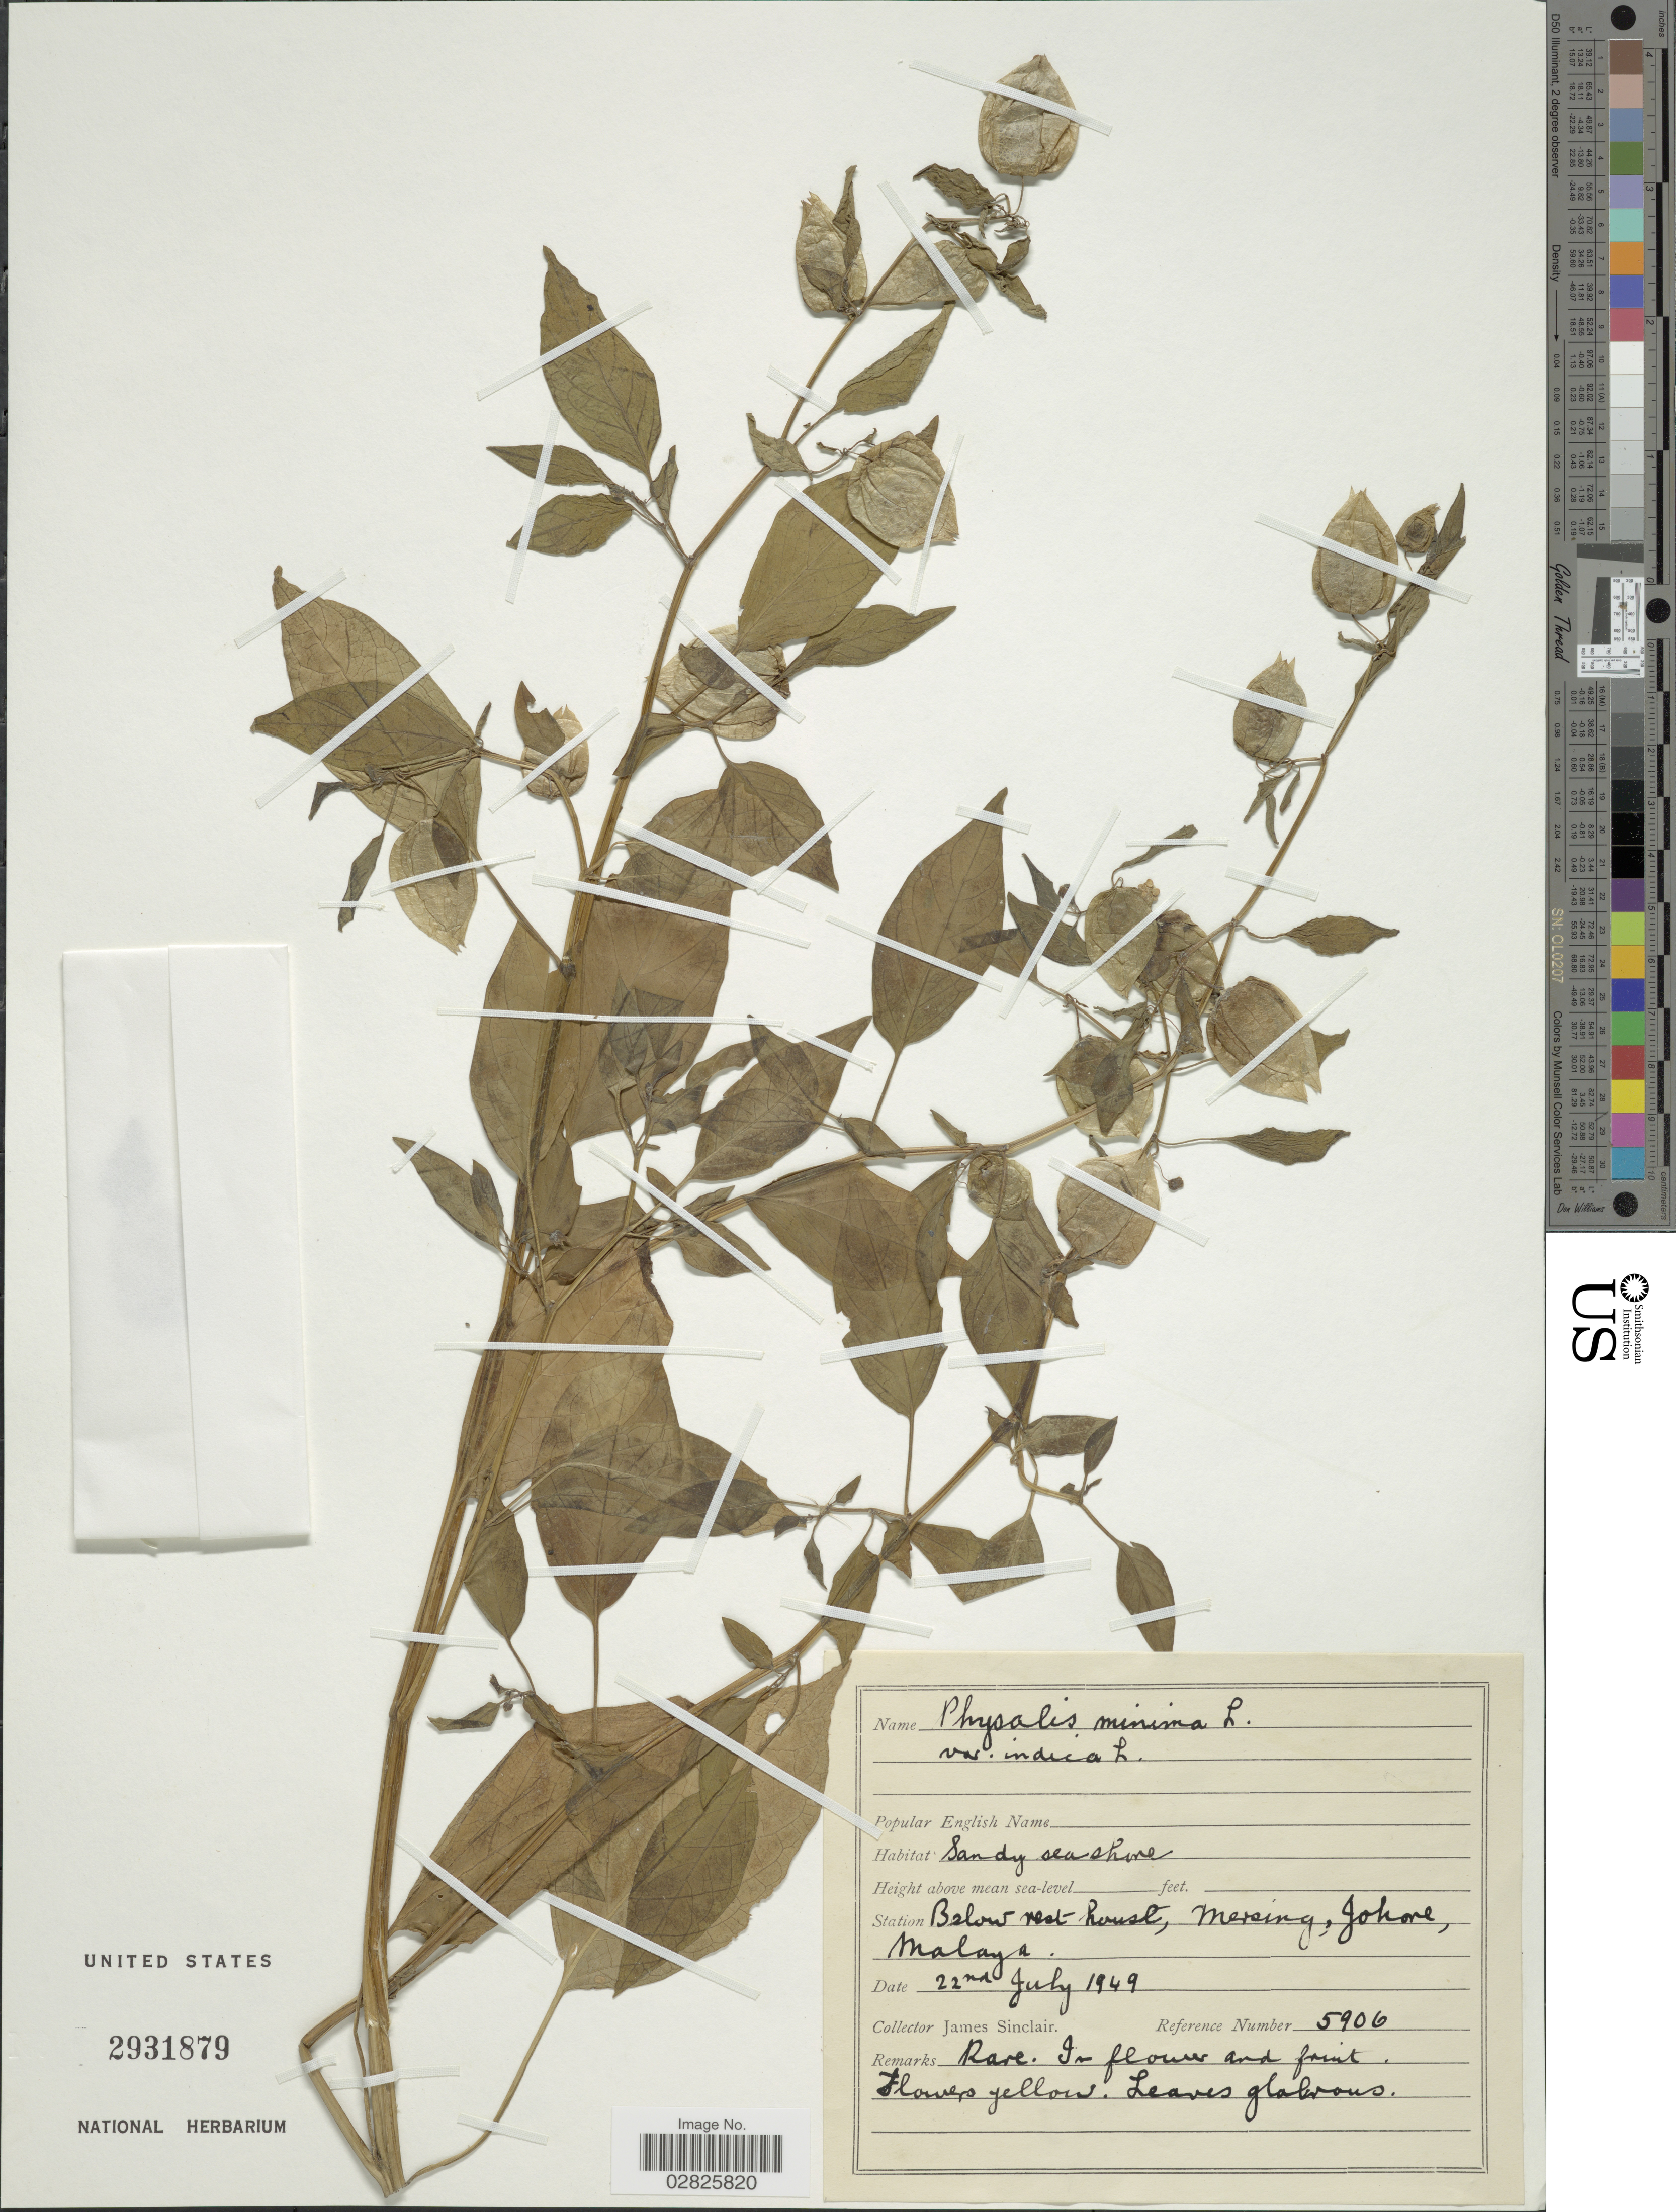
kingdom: Plantae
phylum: Tracheophyta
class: Magnoliopsida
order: Solanales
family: Solanaceae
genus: Physalis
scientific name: Physalis minima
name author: L.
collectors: J. Sinclair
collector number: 5906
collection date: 1949-07-22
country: Malaysia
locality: Below rest house, Mersing, Johore, Malaya.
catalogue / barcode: US 2931879